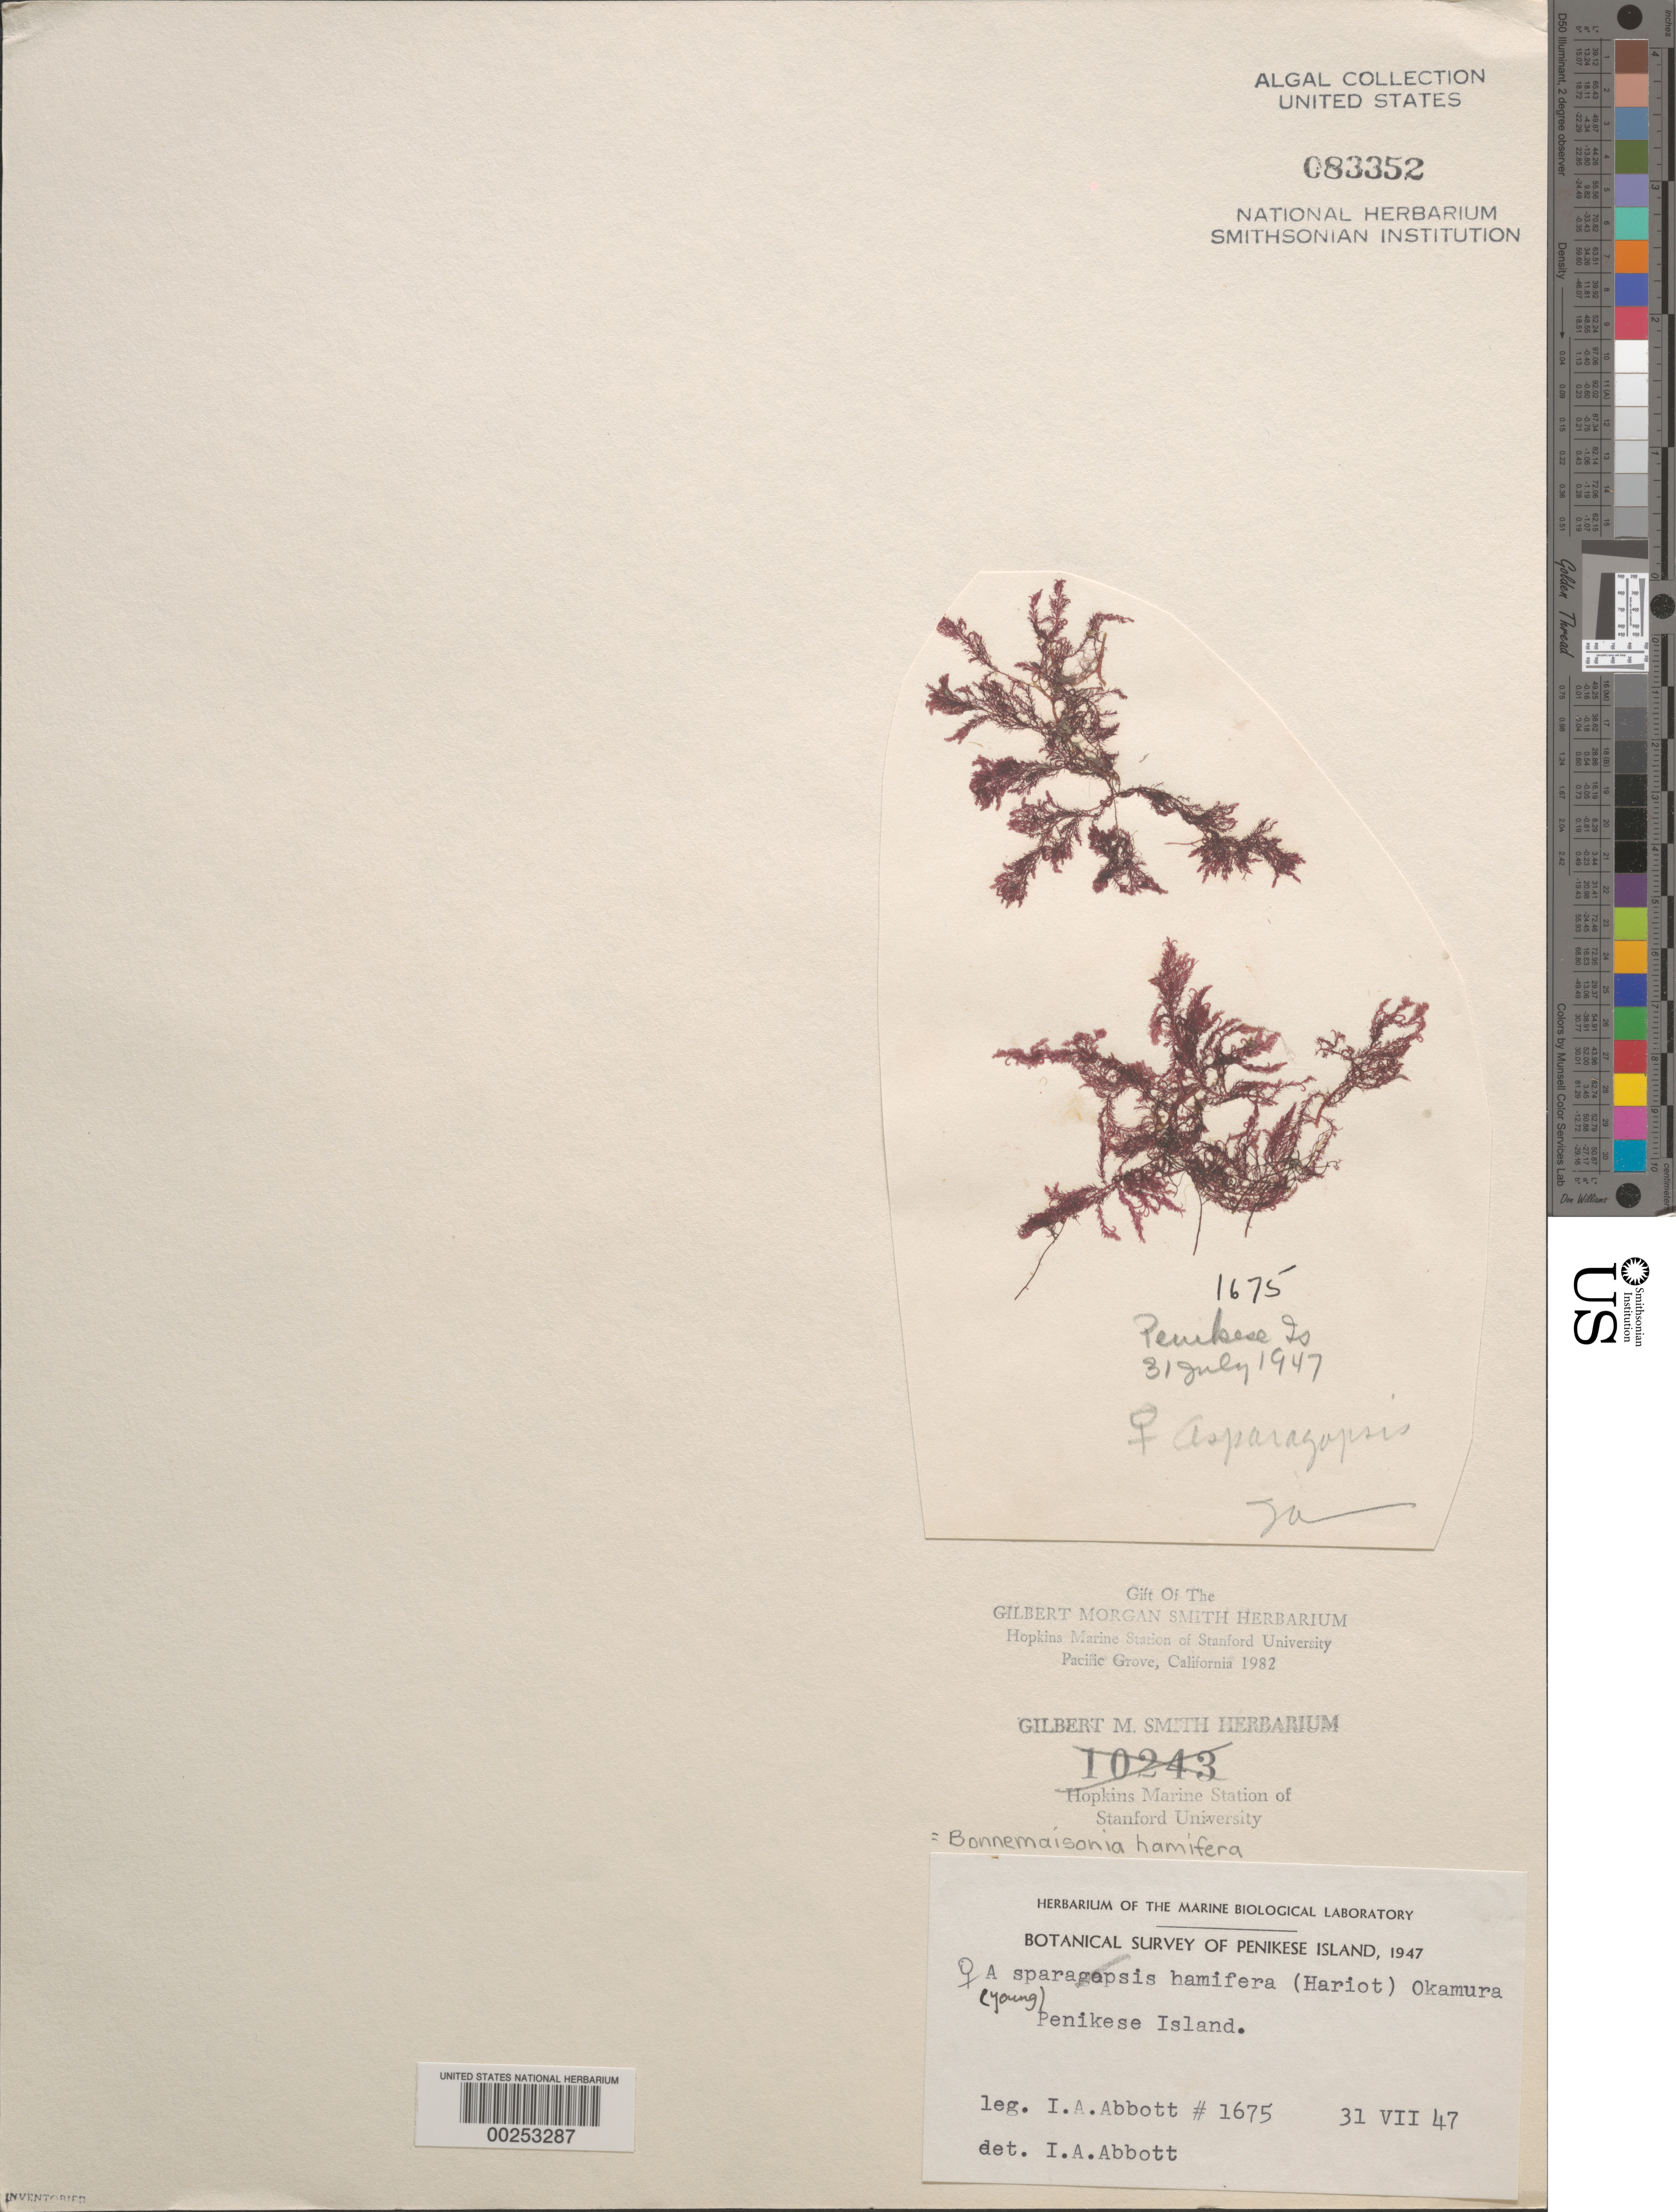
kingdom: Plantae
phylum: Rhodophyta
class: Florideophyceae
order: Bonnemaisoniales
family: Bonnemaisoniaceae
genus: Bonnemaisonia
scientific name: Bonnemaisonia hamifera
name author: P. Hariot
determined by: Abbott, Isabella A.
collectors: I. A. Abbott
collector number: IAA 1675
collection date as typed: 31 Jul 1947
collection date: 1947-07-31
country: United States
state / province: Massachusetts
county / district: Dukes County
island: Penikese Island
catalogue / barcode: US 83352